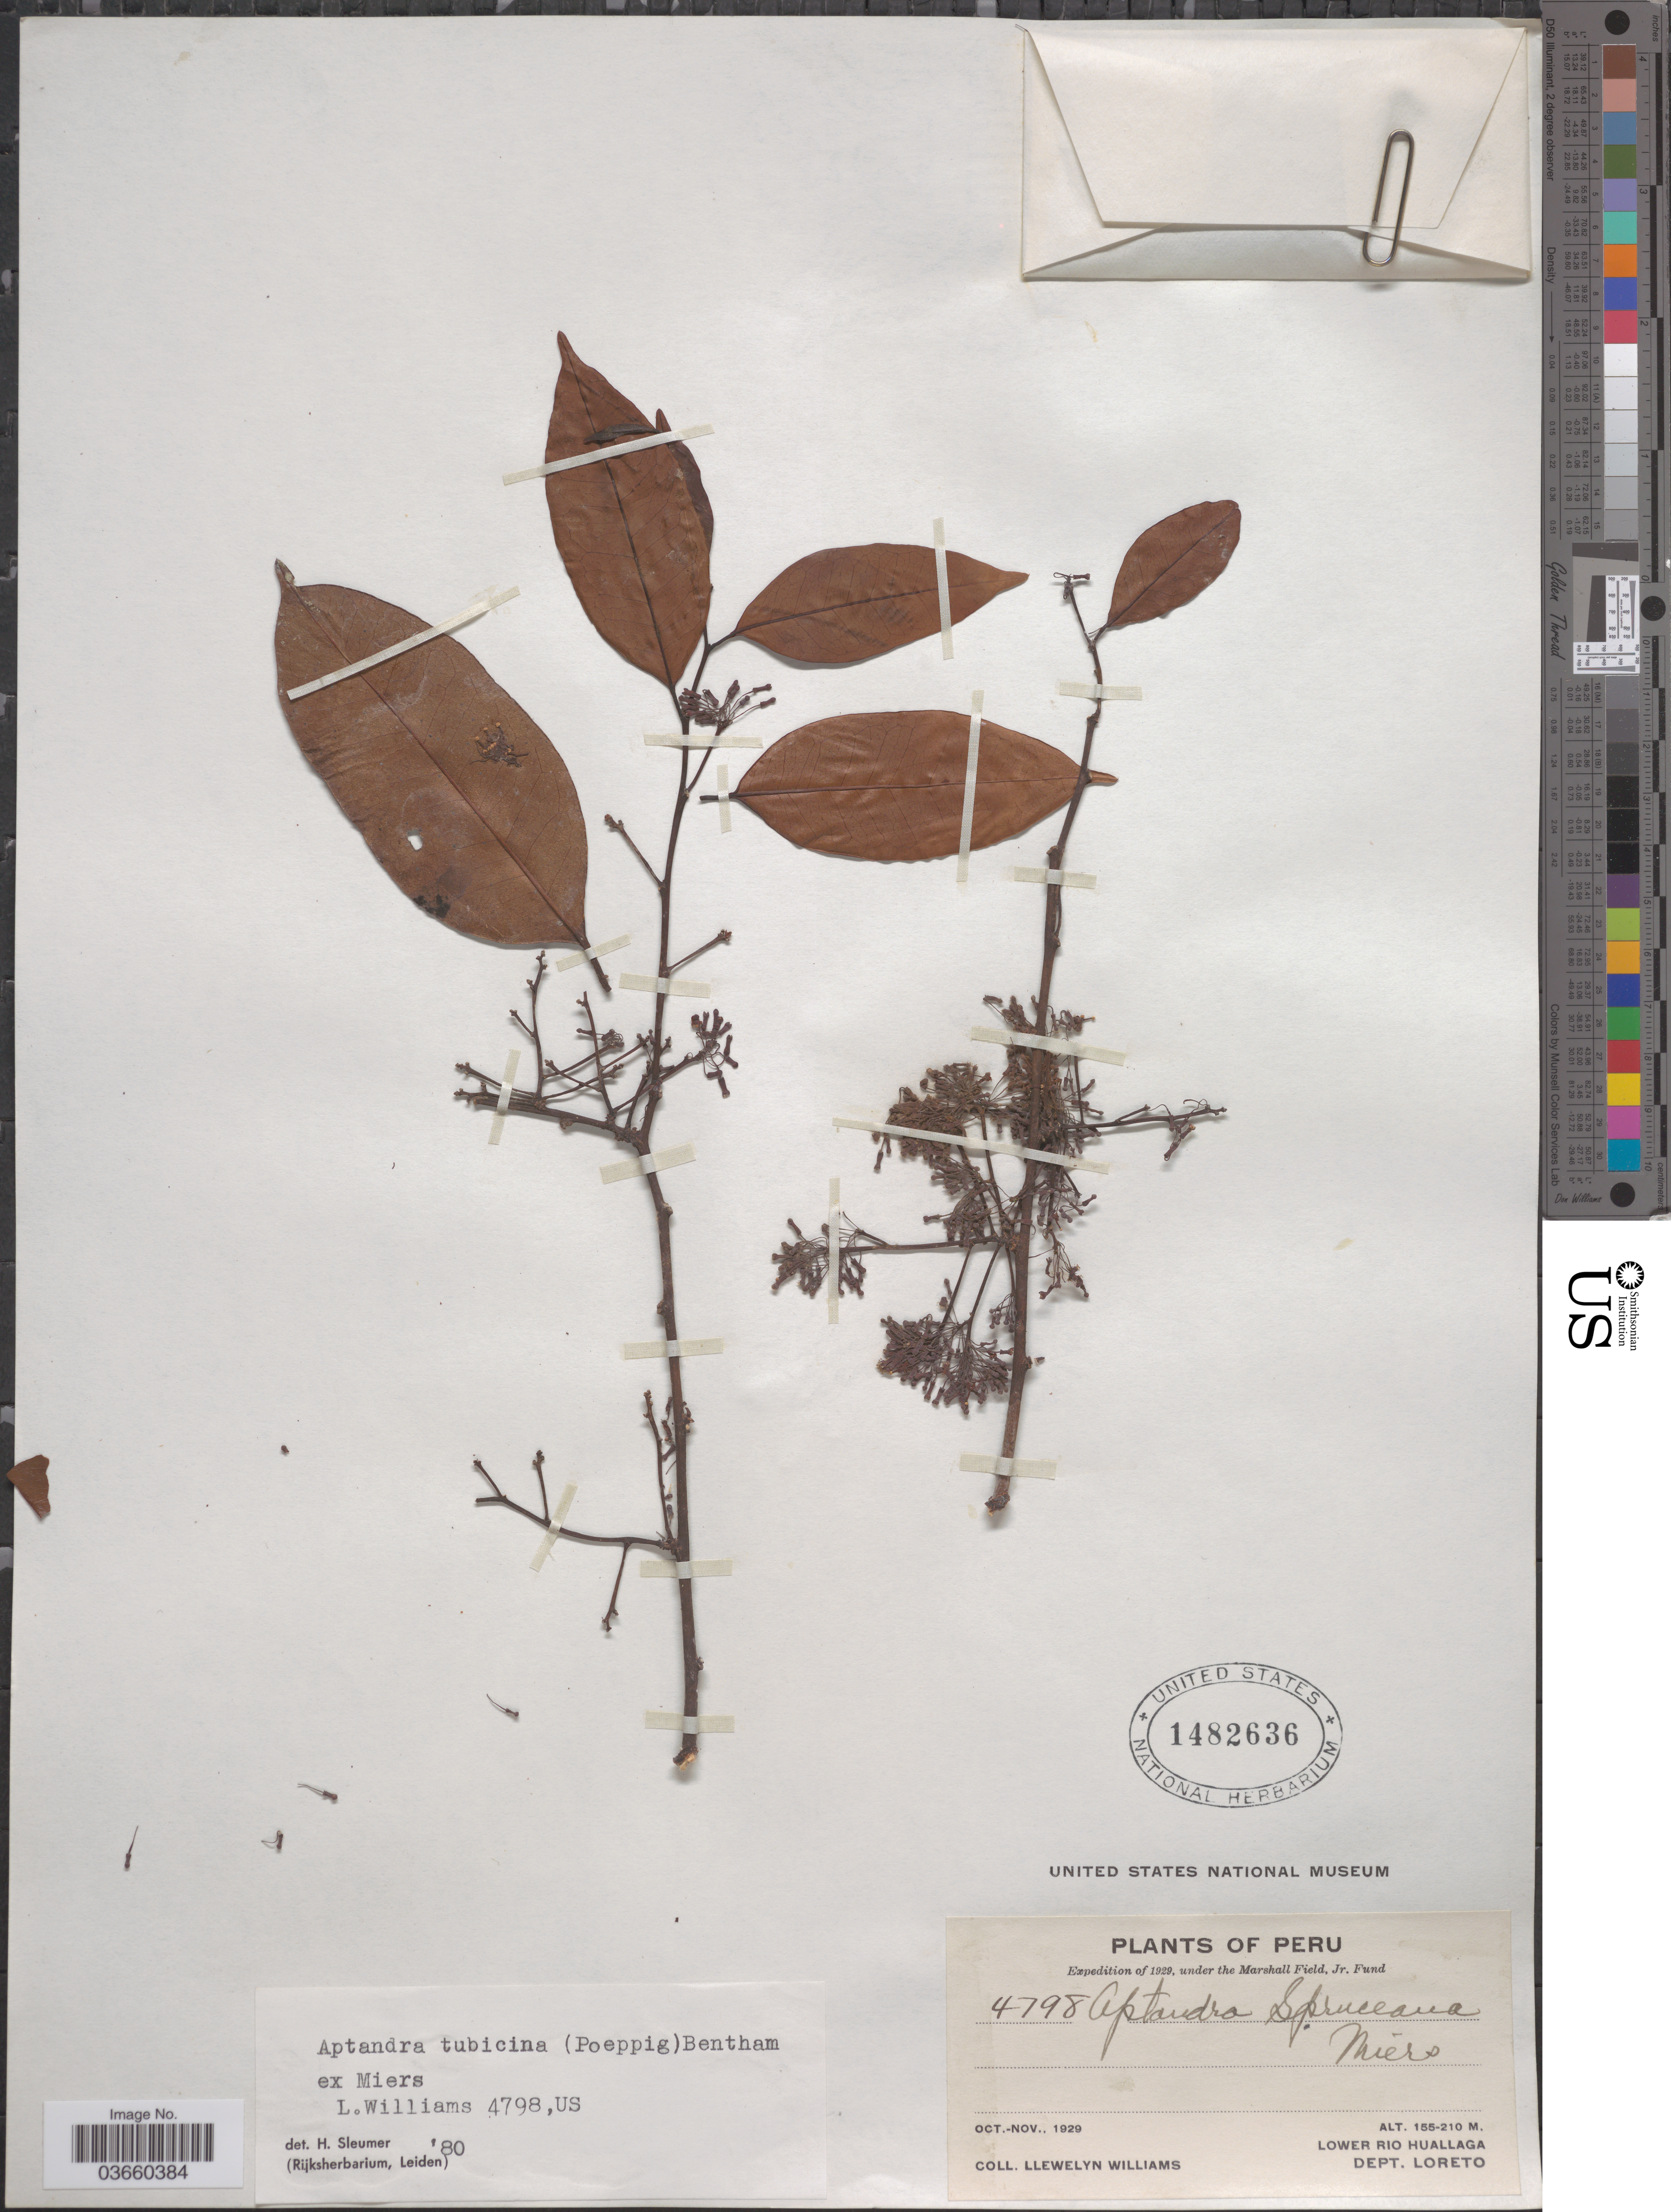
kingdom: Plantae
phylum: Tracheophyta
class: Magnoliopsida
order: Santalales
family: Aptandraceae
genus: Aptandra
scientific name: Aptandra tubicina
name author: (Poepp.) Miers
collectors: Ll. Williams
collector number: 4798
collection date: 1929-10/1929-11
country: Peru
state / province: Loreto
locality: Lower Rio Huallaga. Dept. Loreto.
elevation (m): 155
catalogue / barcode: US 1482636